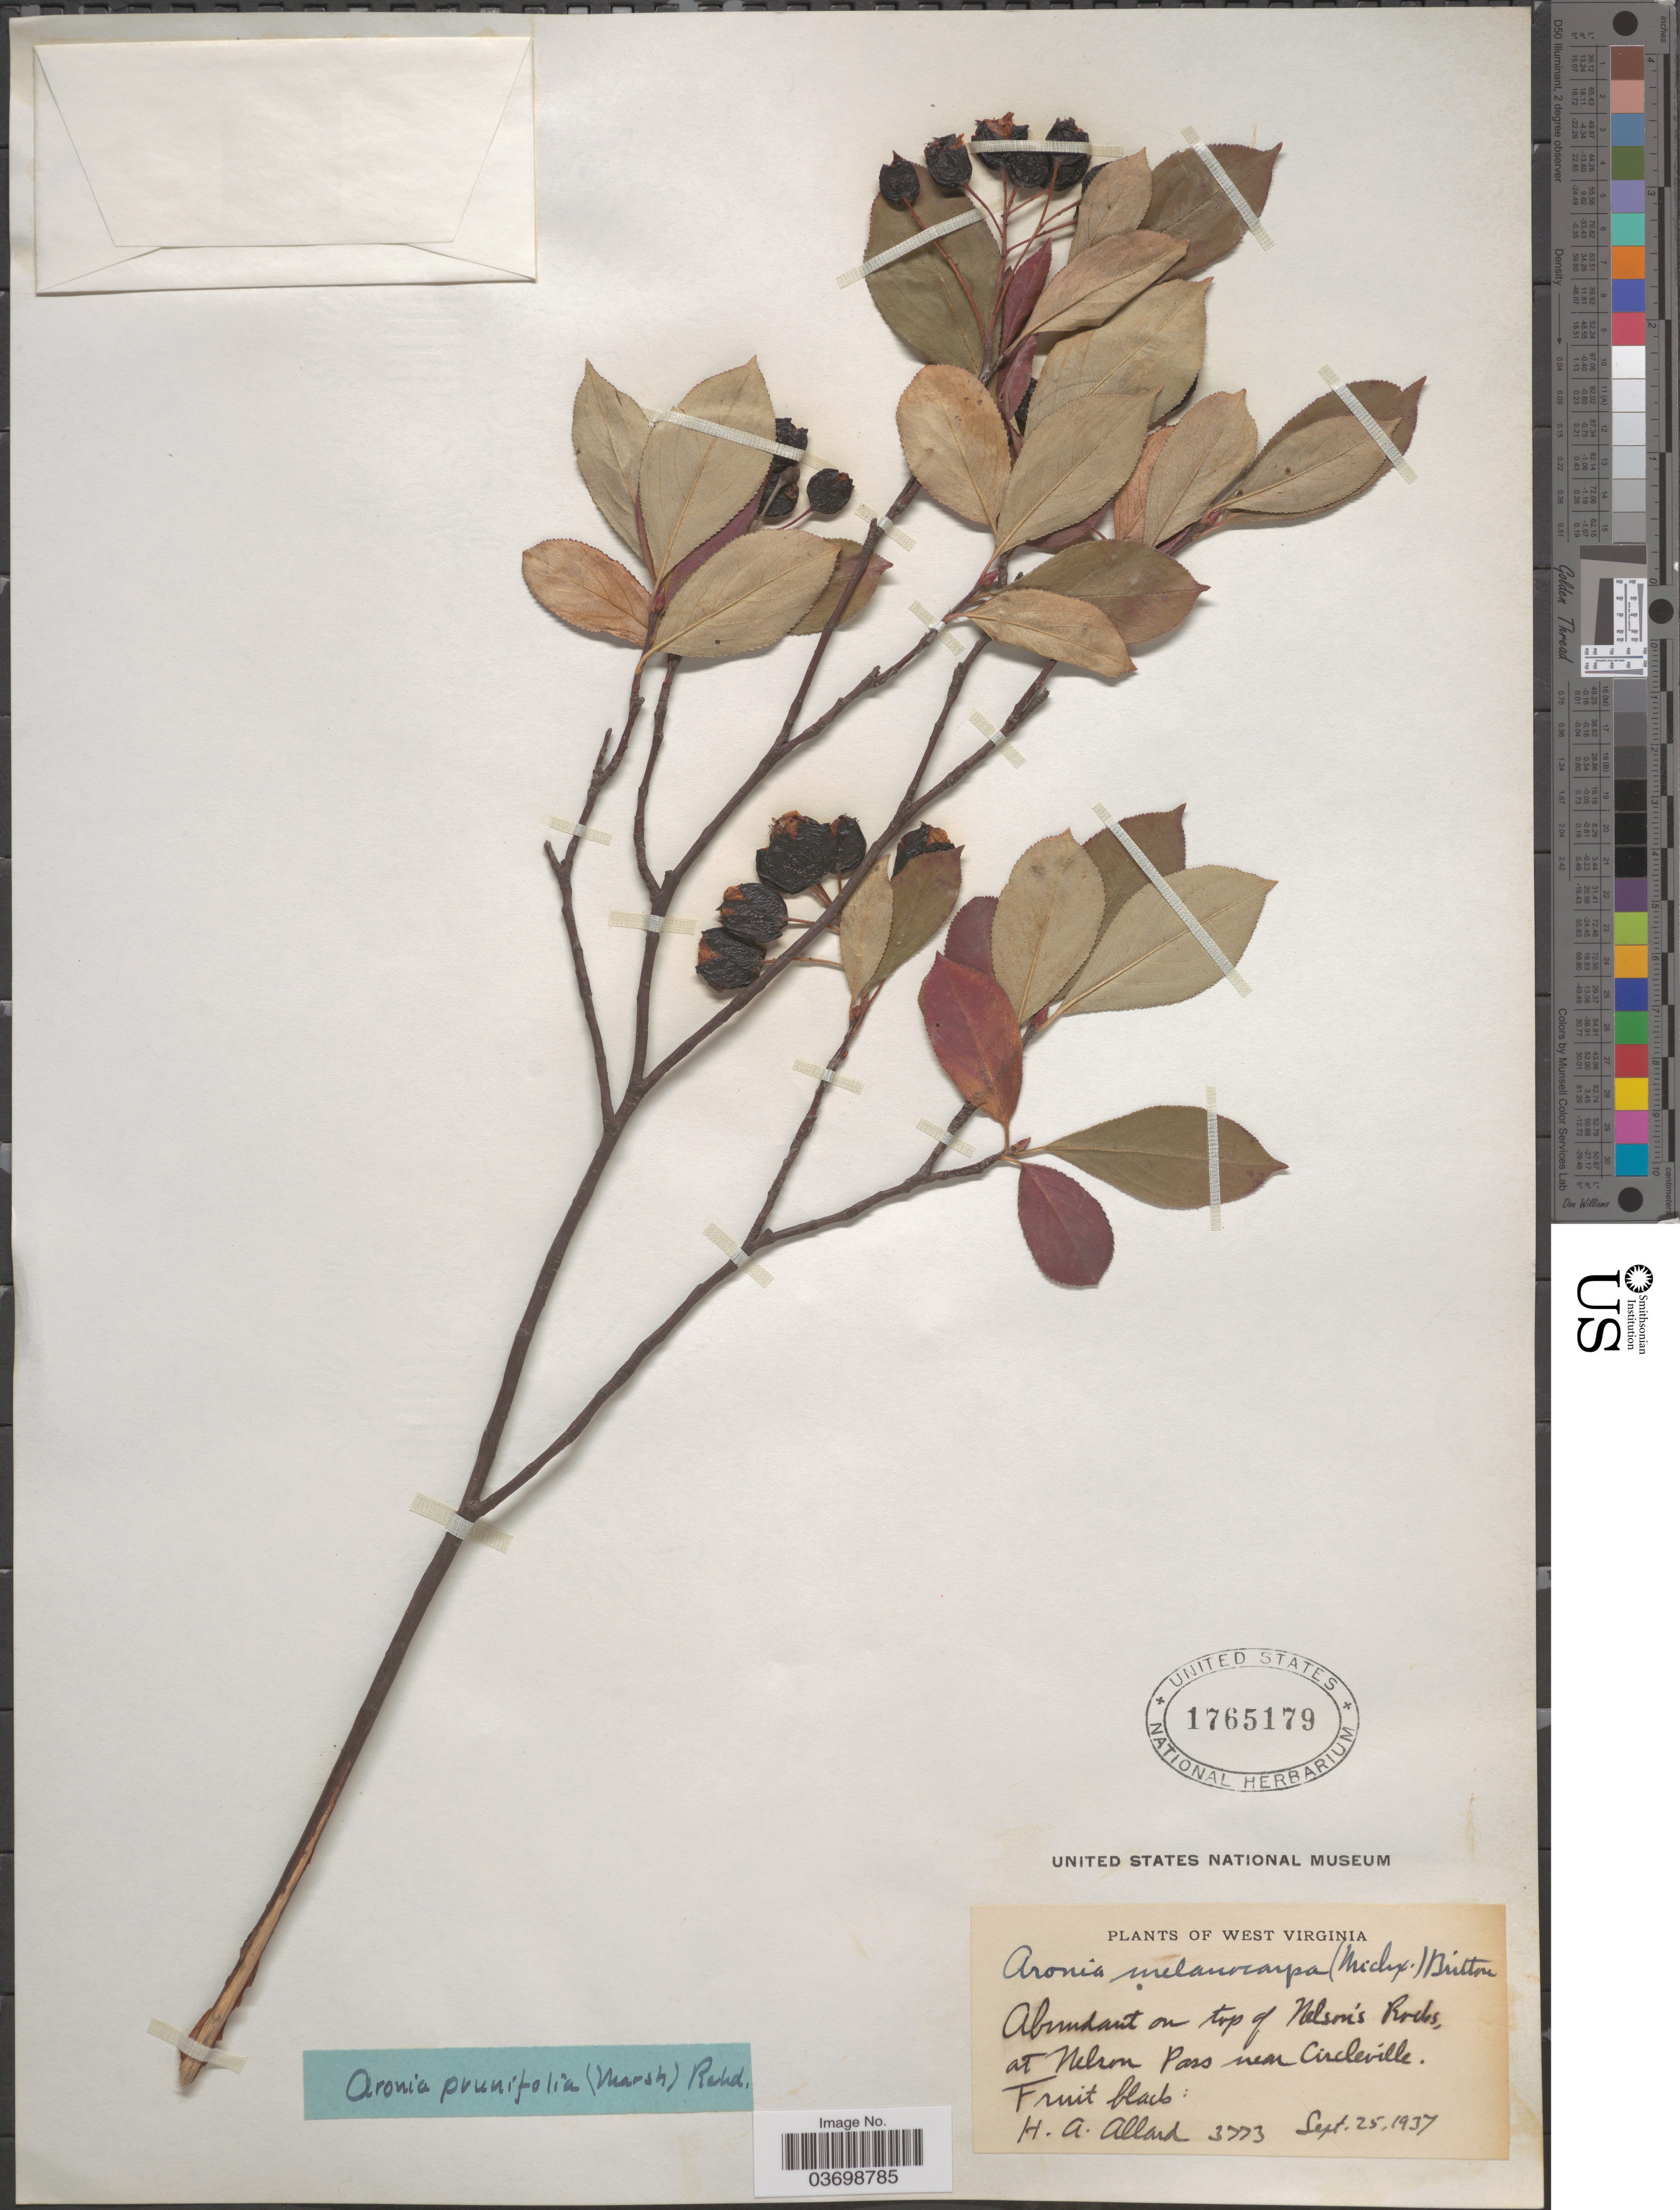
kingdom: Plantae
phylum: Tracheophyta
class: Magnoliopsida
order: Rosales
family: Rosaceae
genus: Aronia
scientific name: Aronia melanocarpa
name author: (Michx.) Elliott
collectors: H. A. Allard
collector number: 3773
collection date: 1937-09-25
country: United States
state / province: West Virginia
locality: Top of Nelson's Rocks, at Nelson Pass near Circleville.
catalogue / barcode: US 1765179